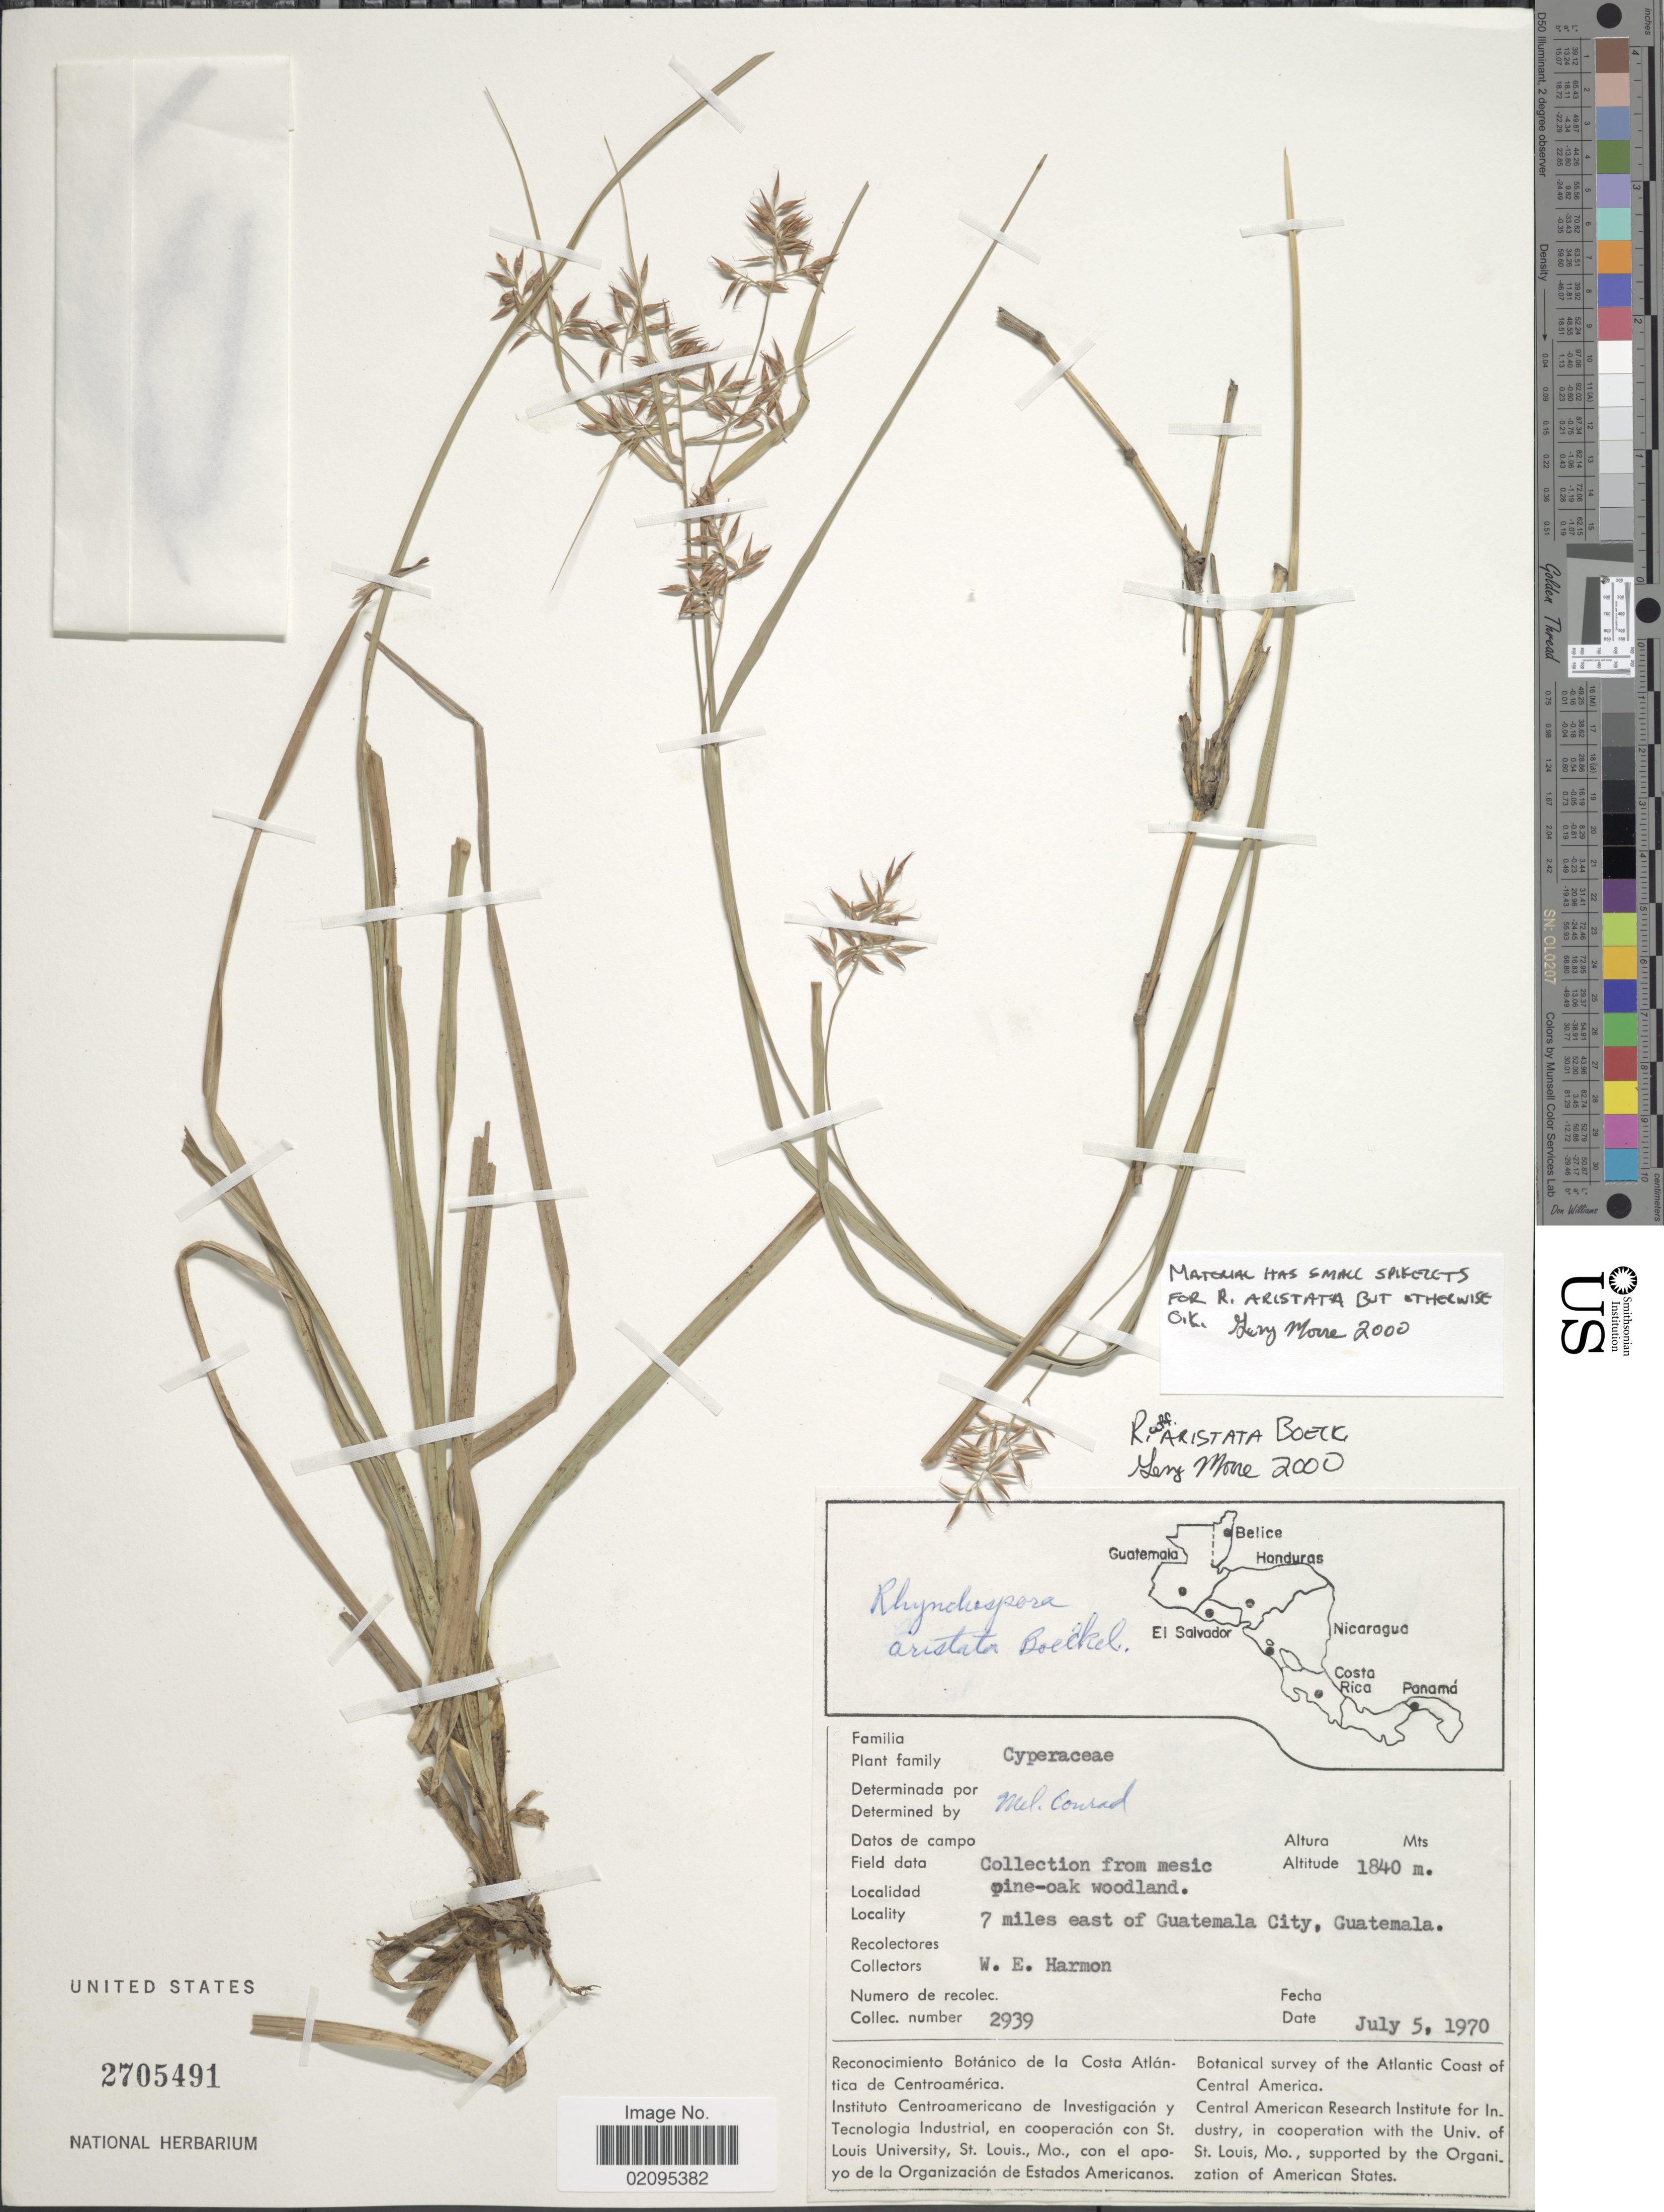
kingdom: Plantae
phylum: Tracheophyta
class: Liliopsida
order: Poales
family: Cyperaceae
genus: Rhynchospora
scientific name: Rhynchospora aristata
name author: Boeckeler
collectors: W. E. Harmon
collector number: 2939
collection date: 1970-07-05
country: Guatemala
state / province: Guatemala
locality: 7 miles east of Guatemala City.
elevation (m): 1840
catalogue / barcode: US 2705491